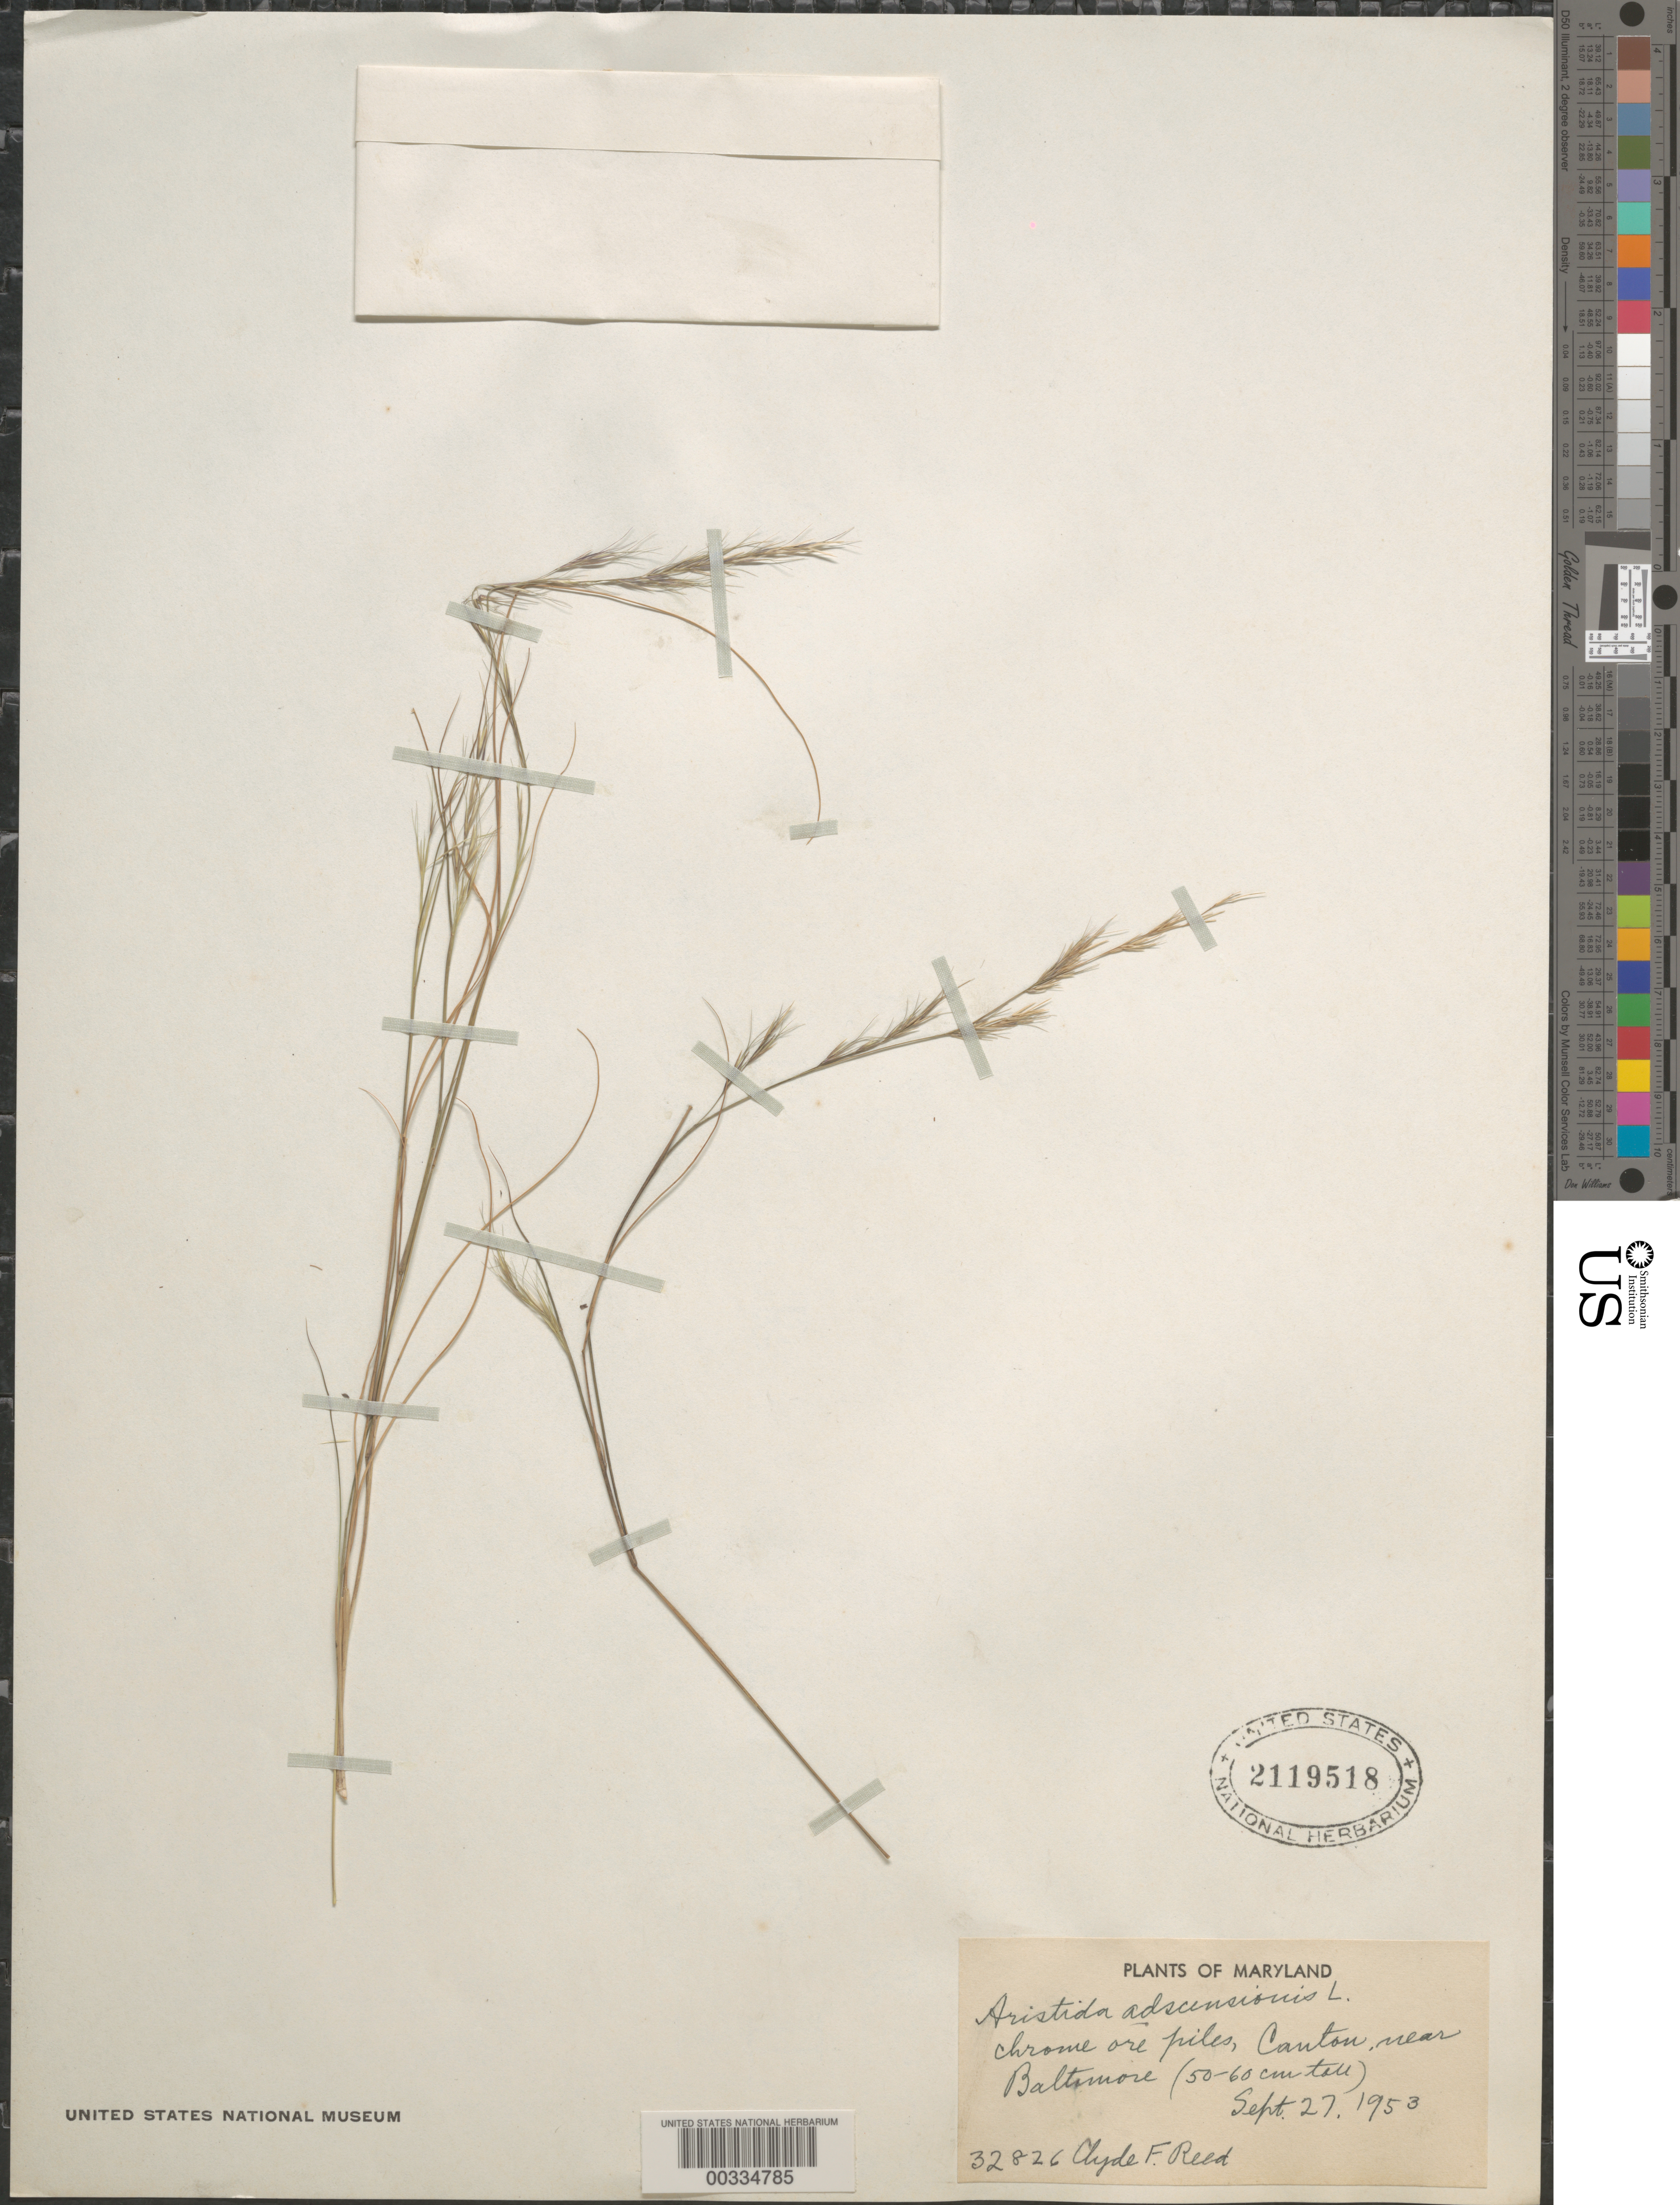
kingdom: Plantae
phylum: Tracheophyta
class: Liliopsida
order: Poales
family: Poaceae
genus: Aristida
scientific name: Aristida adscensionis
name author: L.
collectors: C. F. Reed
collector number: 32826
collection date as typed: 27 Sep 1953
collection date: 1953-09-27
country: United States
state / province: Maryland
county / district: City of Baltimore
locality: Canton, Baltimore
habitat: Chrome ore piles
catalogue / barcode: US 2119518